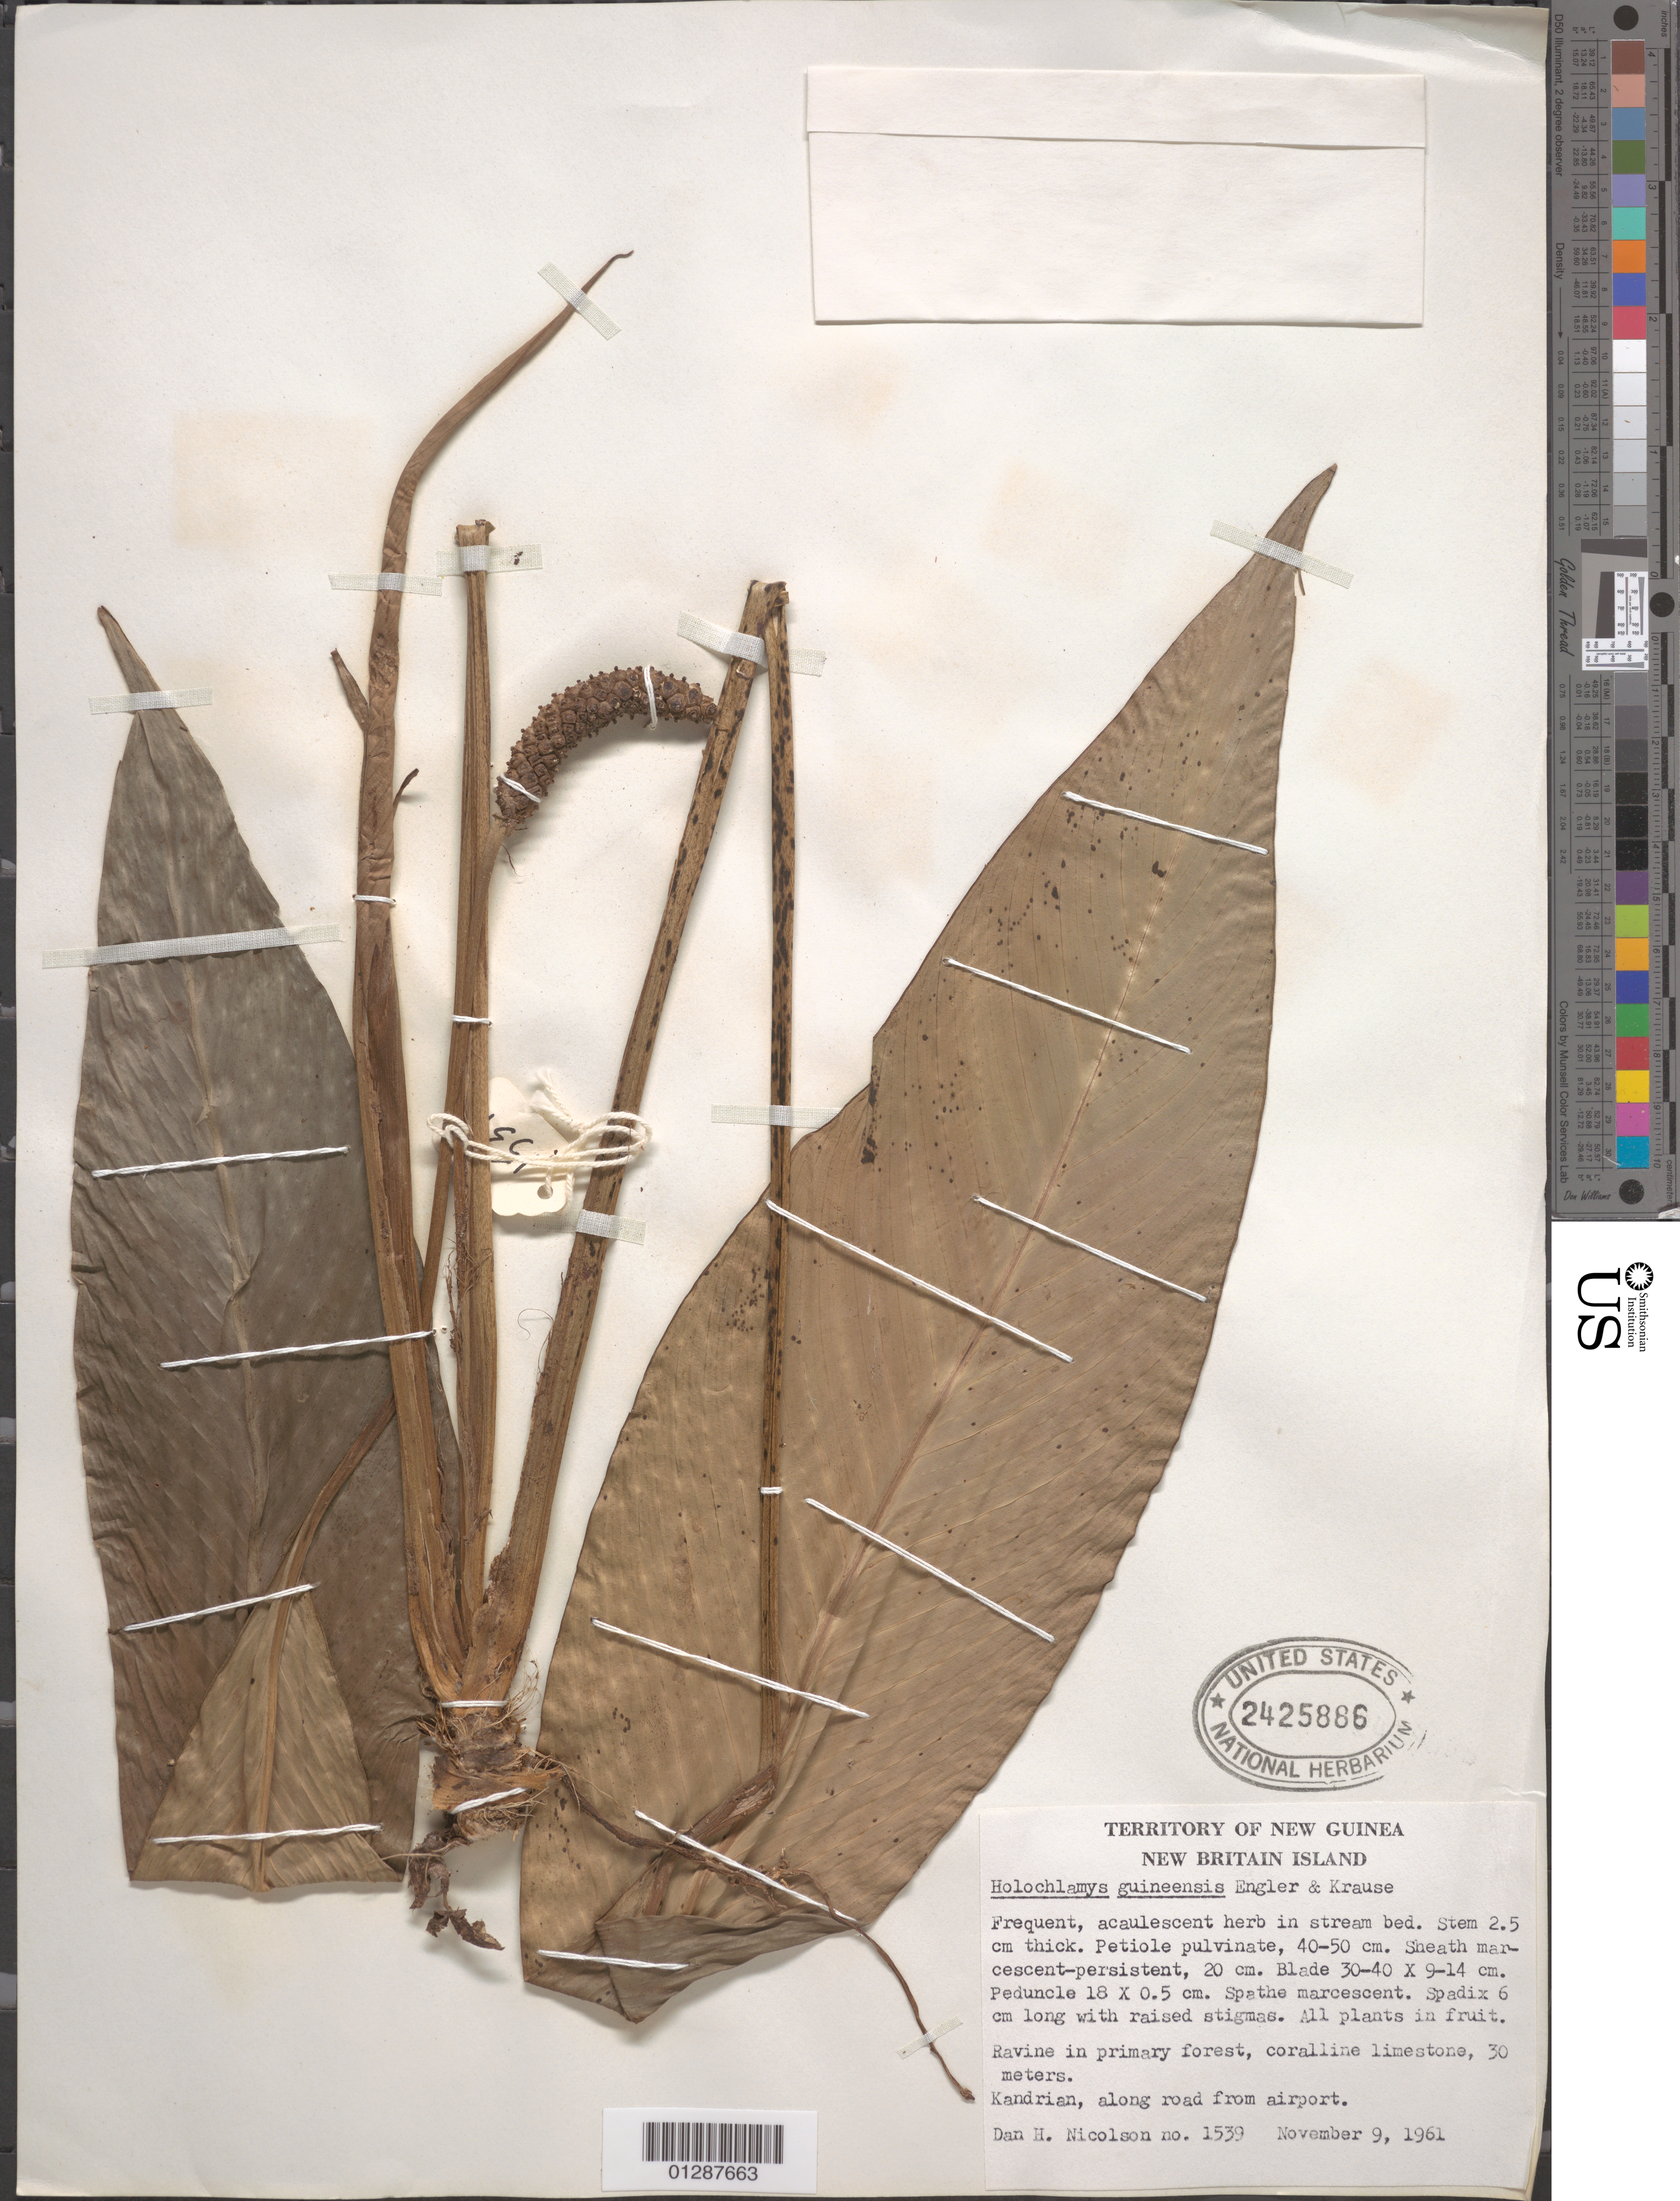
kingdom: Plantae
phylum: Tracheophyta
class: Liliopsida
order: Alismatales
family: Araceae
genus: Holochlamys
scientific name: Holochlamys beccarii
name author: Engl.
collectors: D. H. Nicolson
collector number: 1539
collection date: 1961-11-09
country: Papua New Guinea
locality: Territory of New Guinea. New Britain Island. Kandrian, along road from airport.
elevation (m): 30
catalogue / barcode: US 2425886